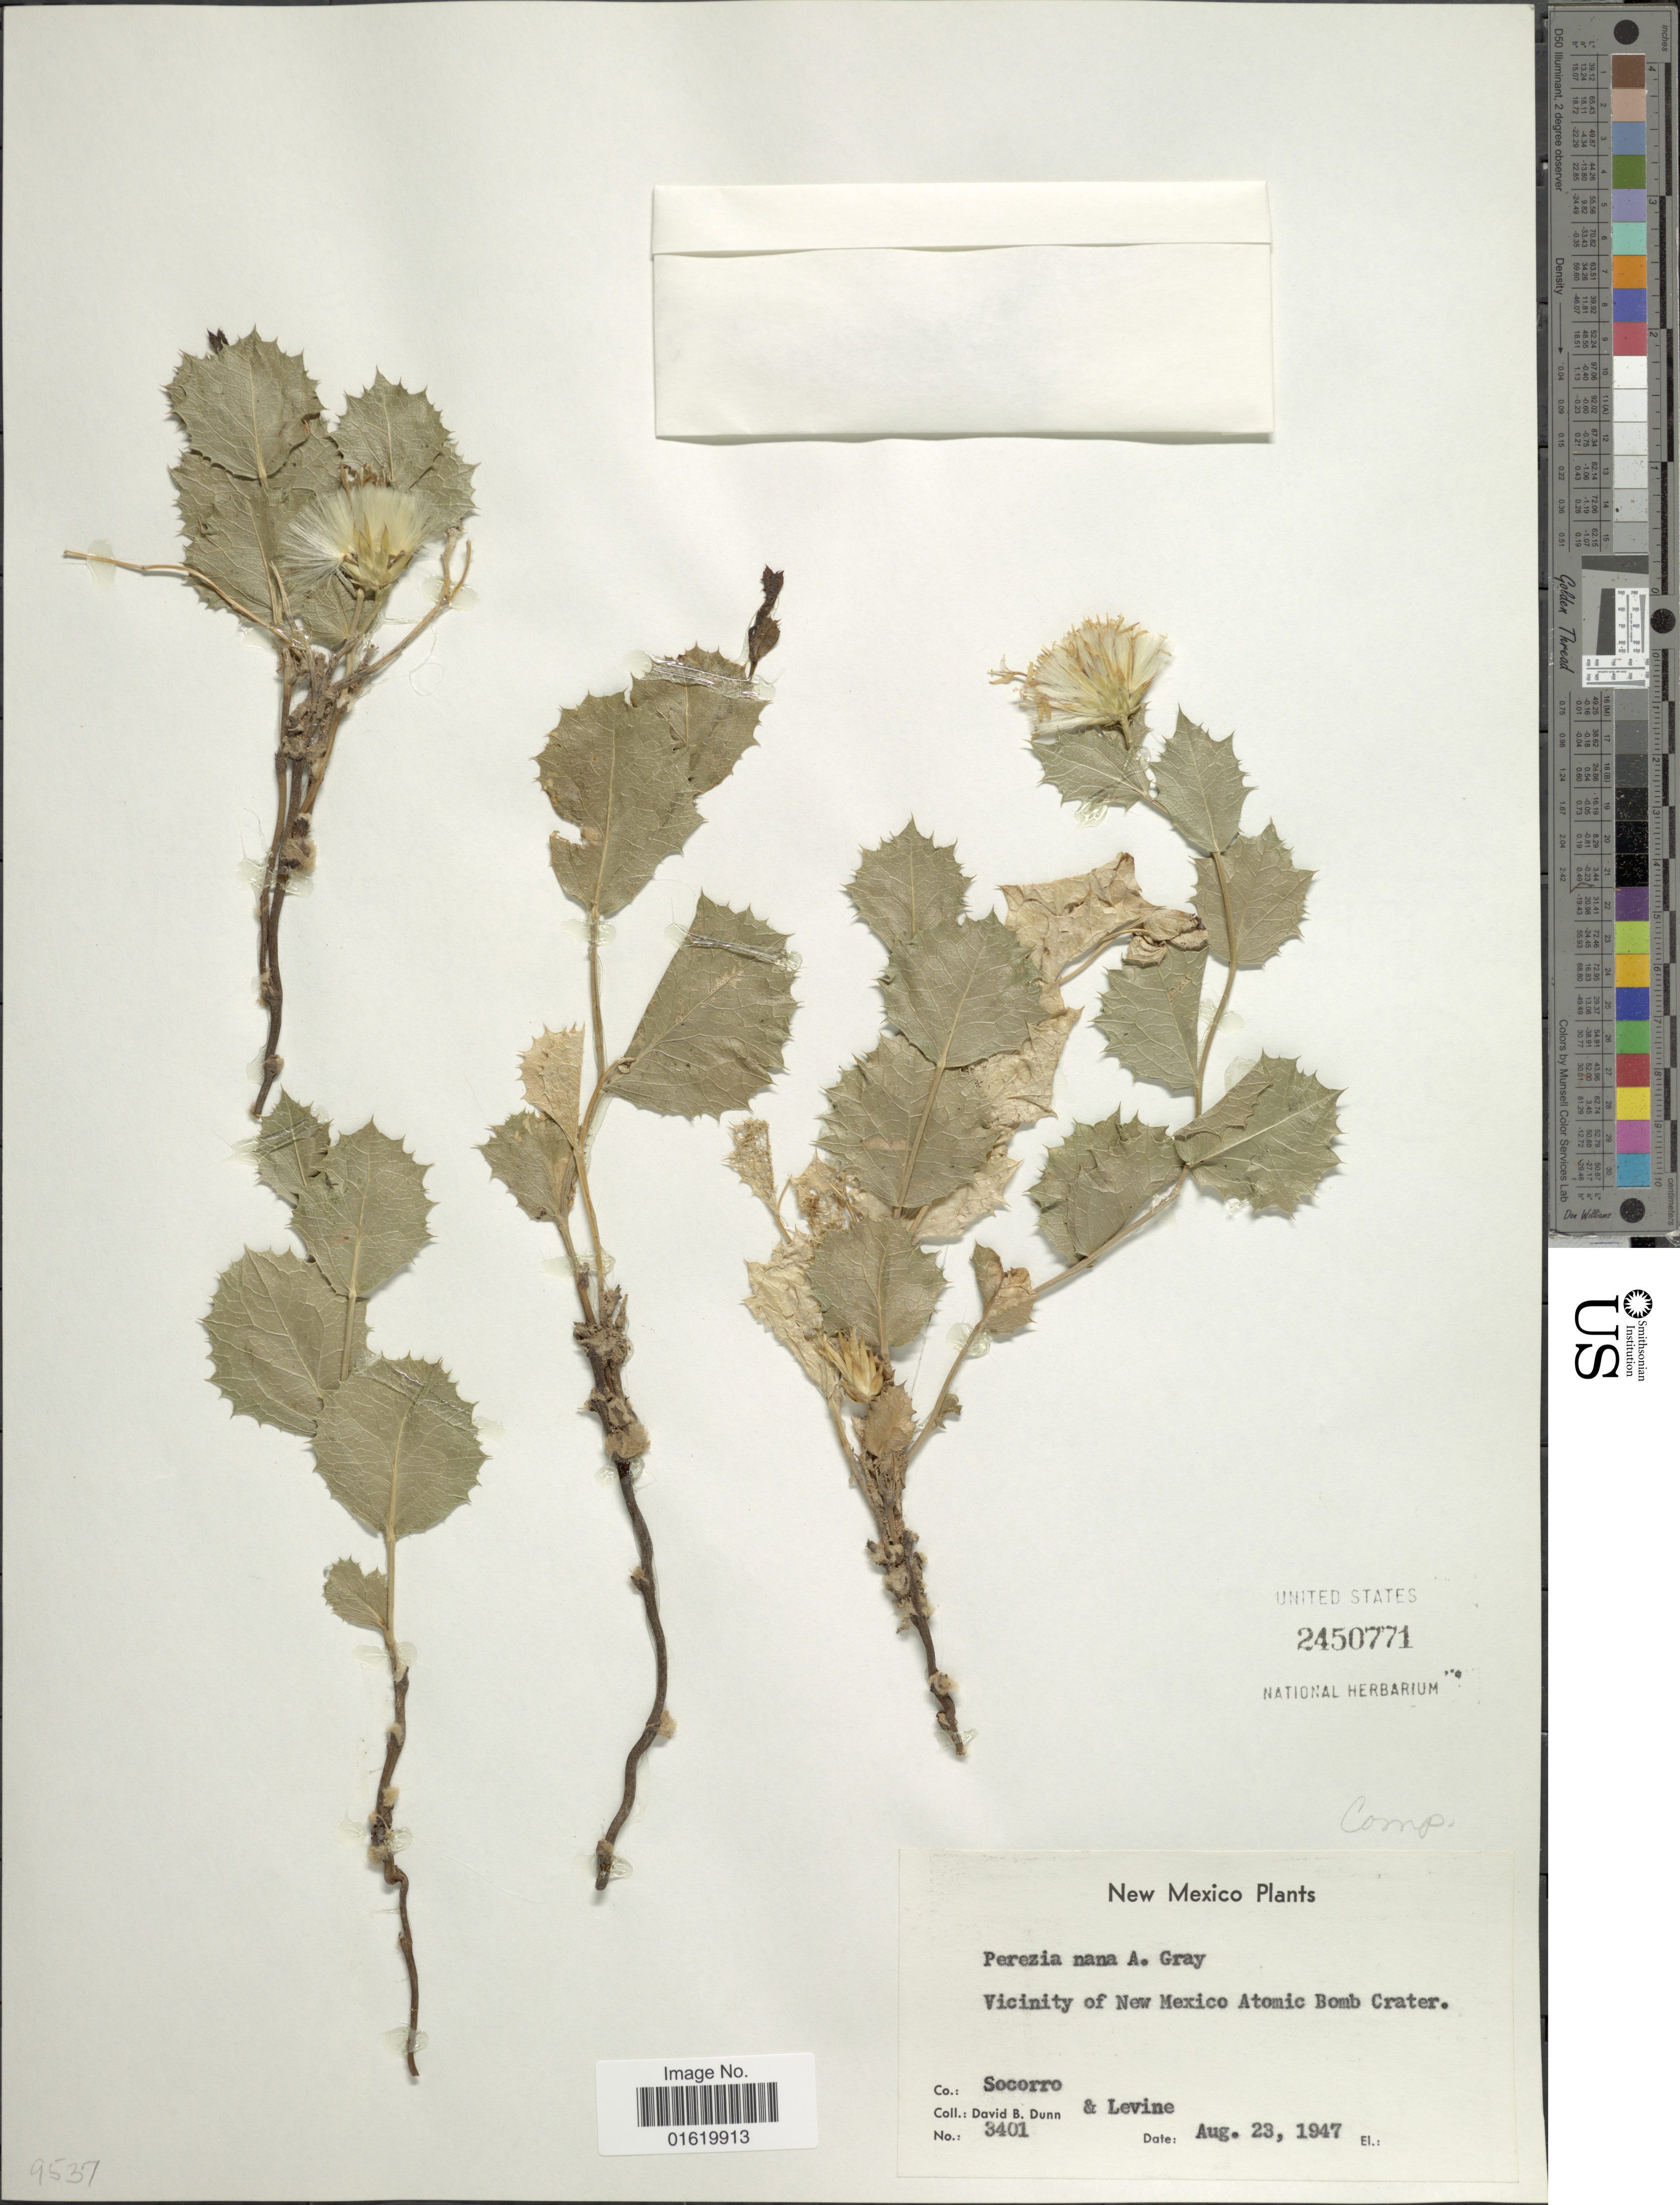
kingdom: Plantae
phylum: Tracheophyta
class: Magnoliopsida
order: Asterales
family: Asteraceae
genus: Acourtia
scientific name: Acourtia nana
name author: (A. Gray) Reveal & R.M. King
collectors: D. B. Dunn & -. Levine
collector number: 3401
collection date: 1947-08-23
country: United States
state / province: New Mexico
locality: Vicinity of New Mexico Atomic Bomb Crater. Co.: Socorro.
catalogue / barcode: US 2450771